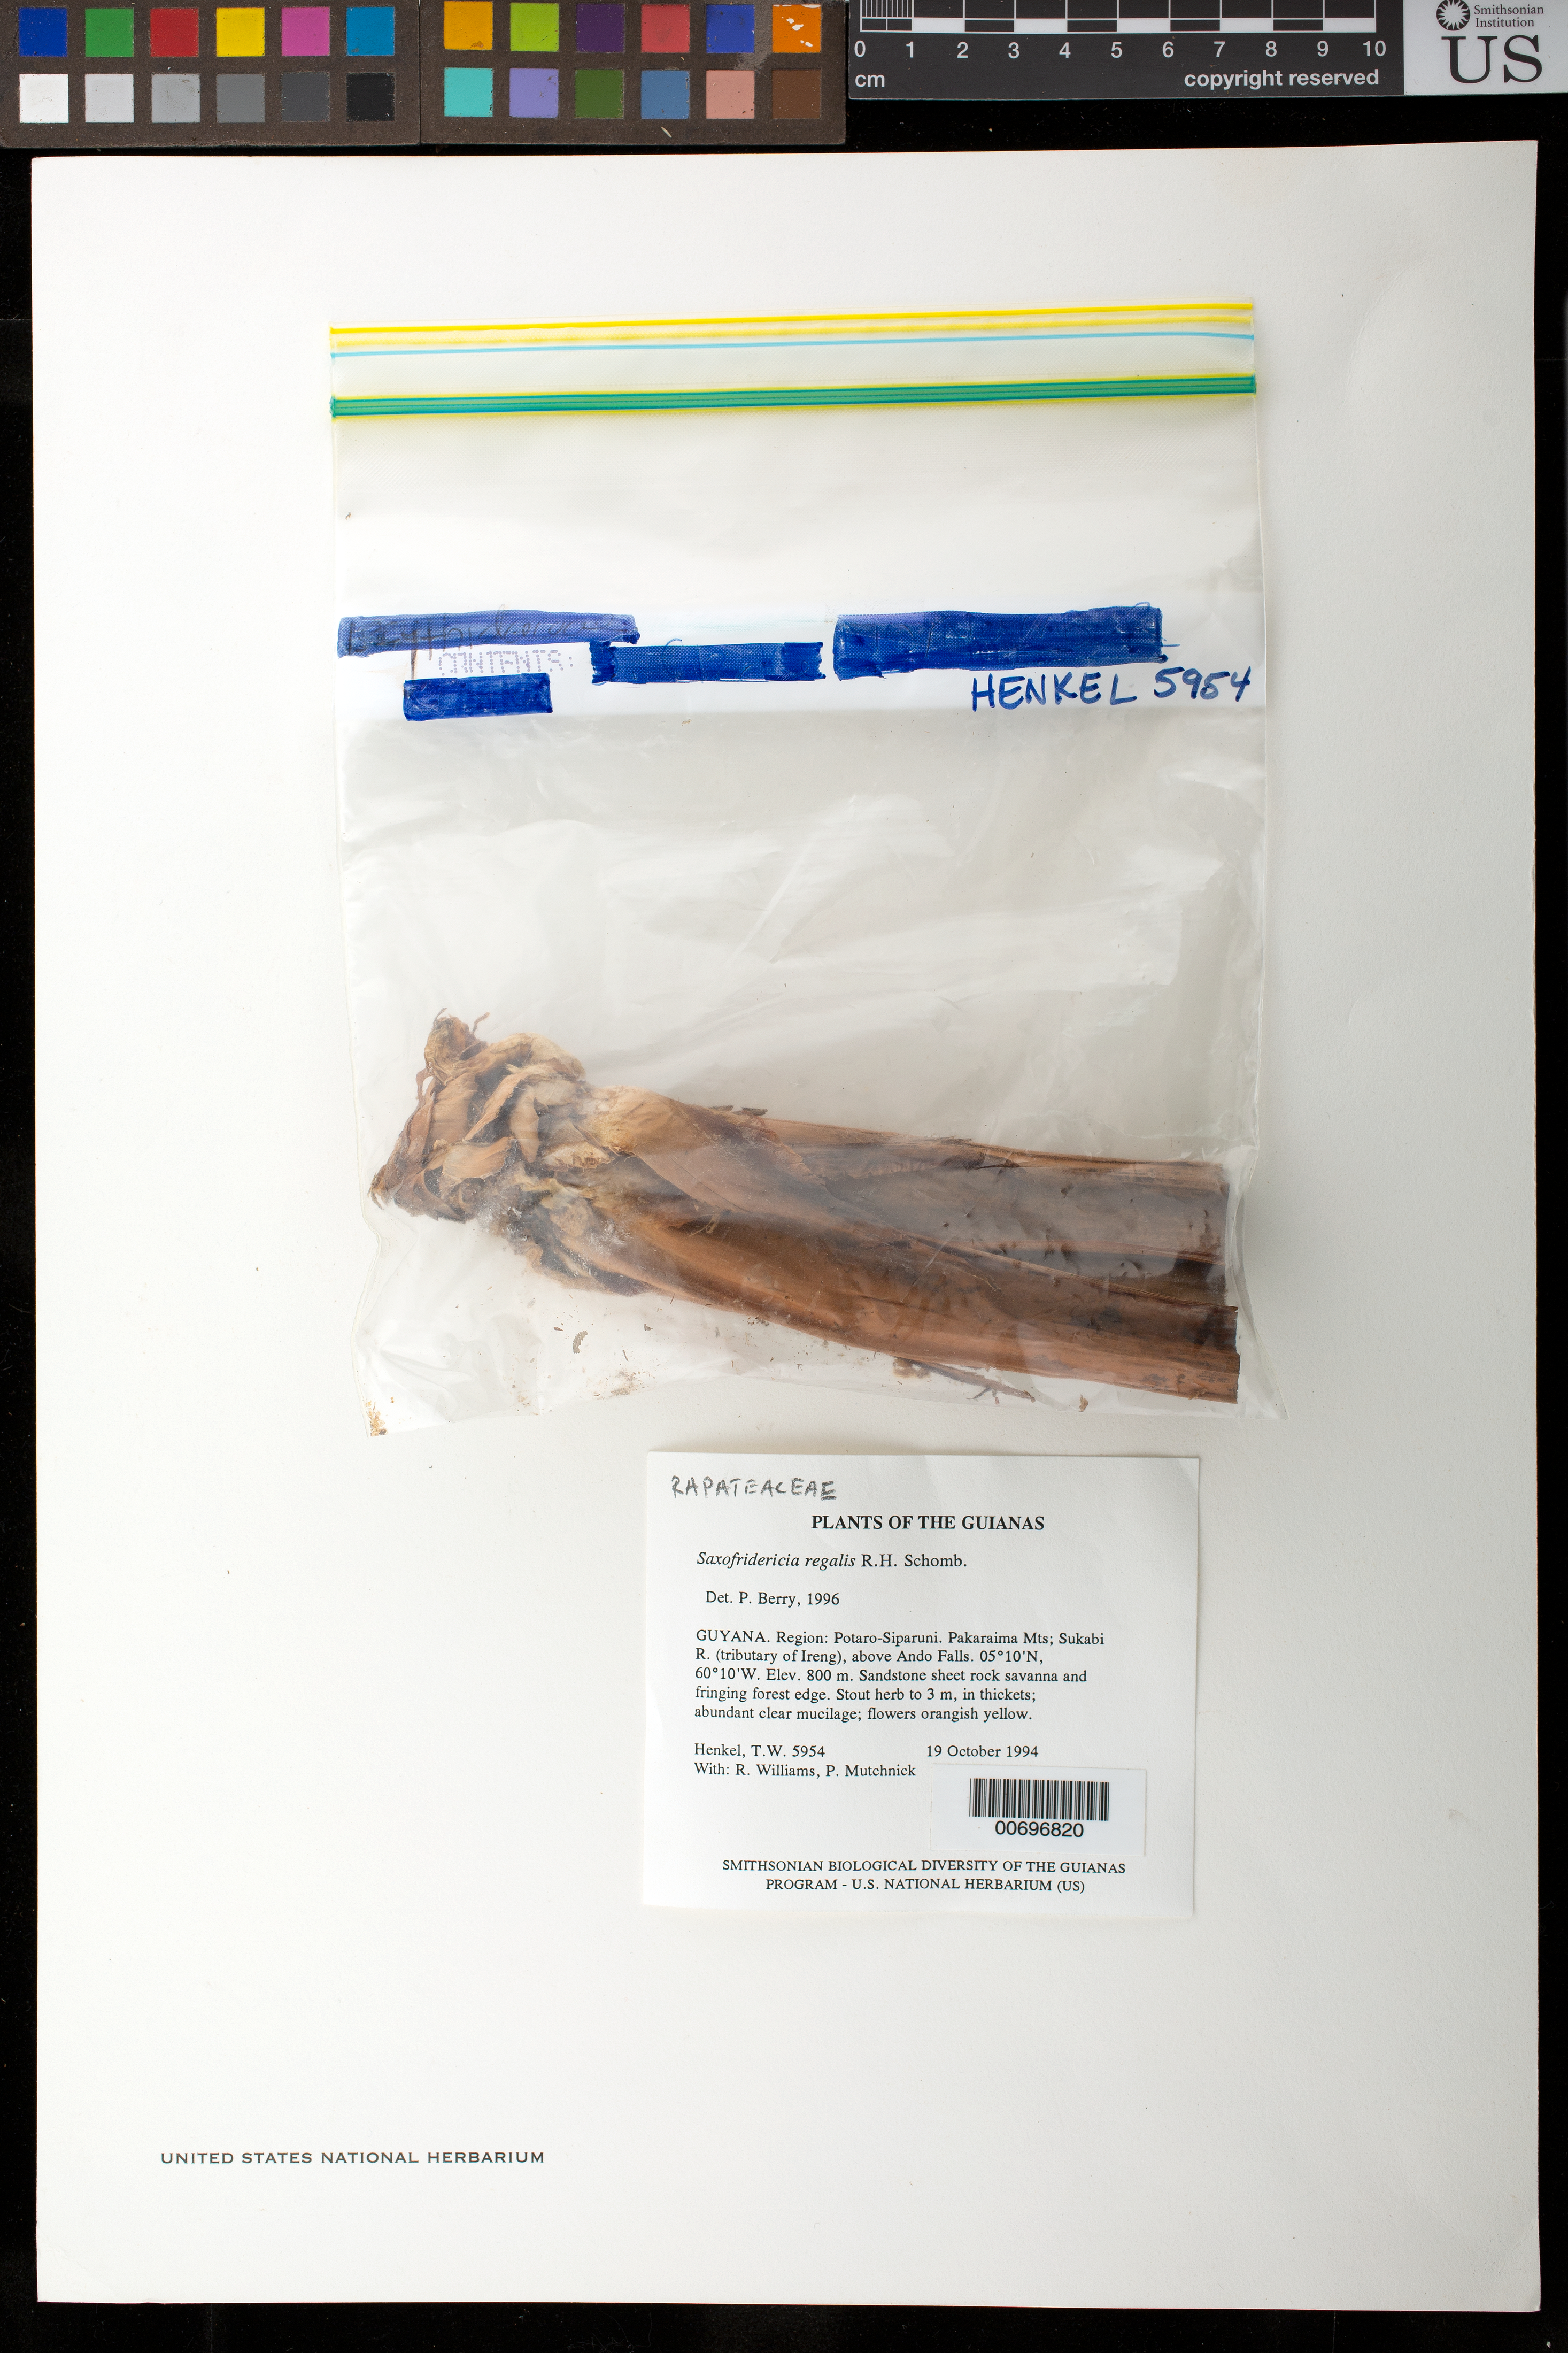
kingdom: Plantae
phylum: Tracheophyta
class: Liliopsida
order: Poales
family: Rapateaceae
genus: Saxofridericia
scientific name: Saxofridericia regalis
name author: R.H. Schomb.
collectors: T. Henkel, R. Williams & P. Mutchnick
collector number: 5954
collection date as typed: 19 October 1994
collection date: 1994-10-19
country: Guyana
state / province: Potaro-Siparuni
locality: Pakaraima Mts; Sukabi R. (tributary of Ireng), above Ando Falls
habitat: Sandstone sheet rock savanna and fringing forest edge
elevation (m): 800